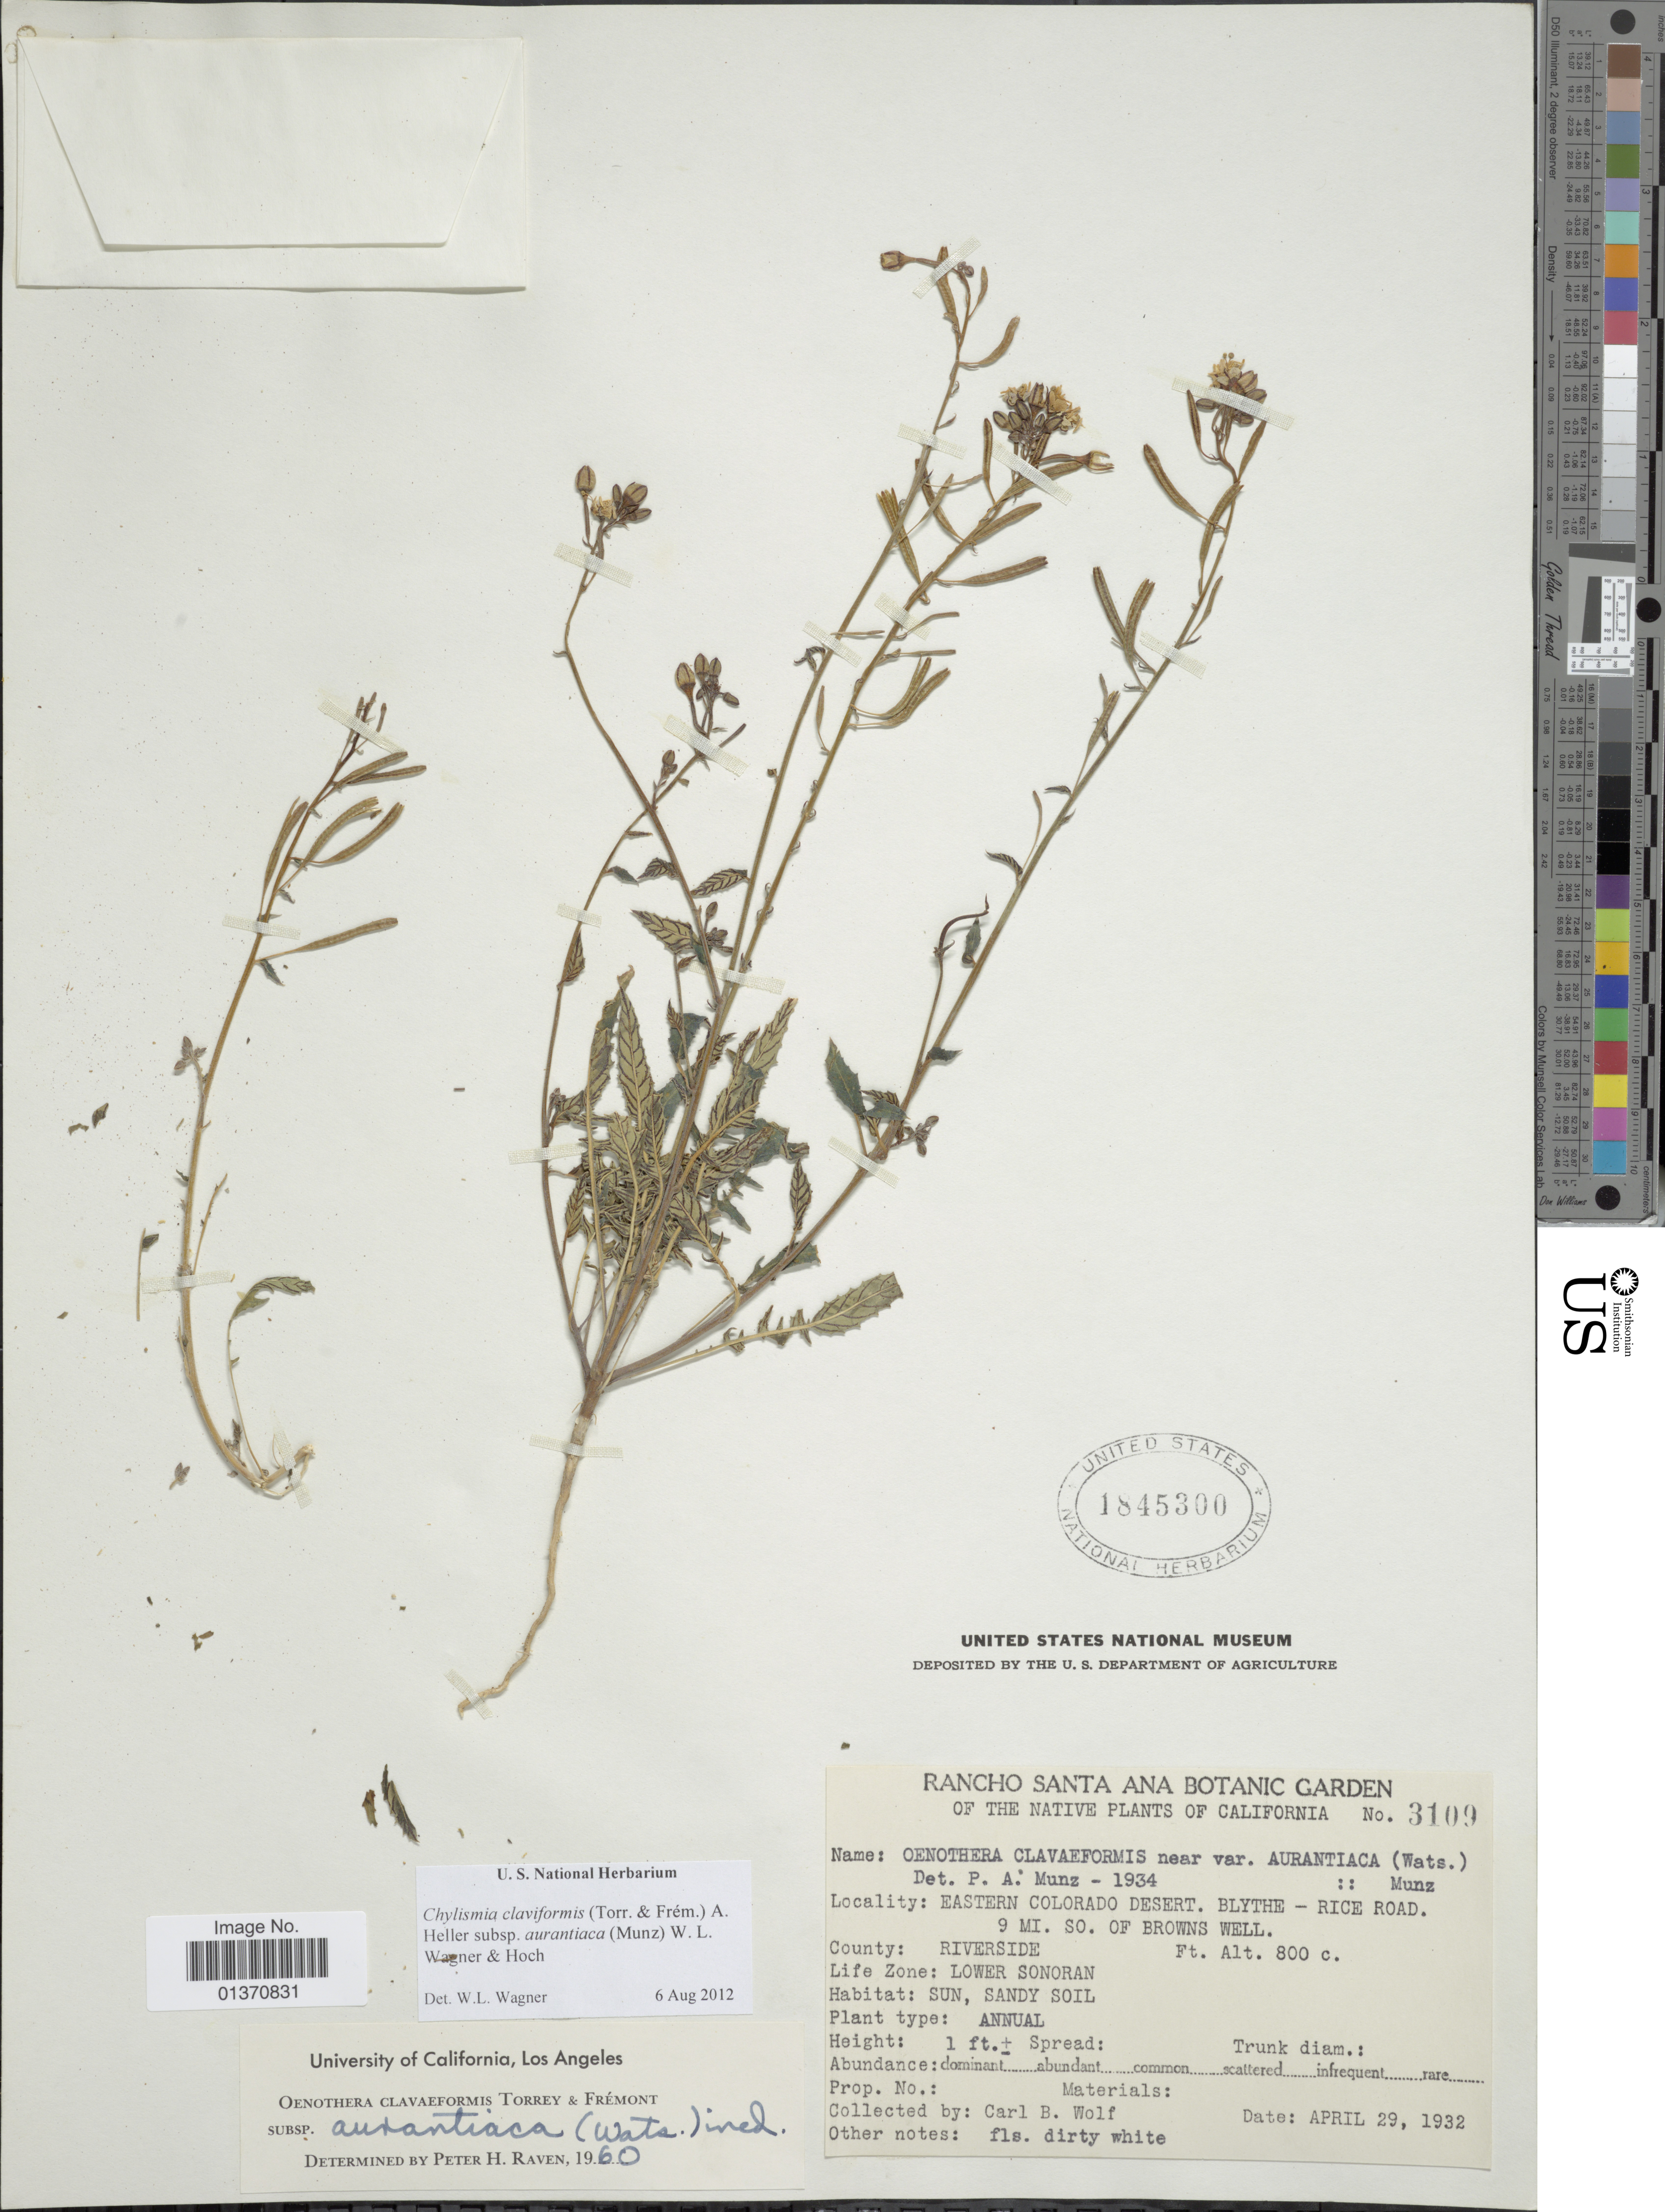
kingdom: Plantae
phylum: Tracheophyta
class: Magnoliopsida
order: Myrtales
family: Onagraceae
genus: Chylismia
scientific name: Chylismia claviformis subsp. aurantiaca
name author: (Munz) W.L. Wagner & Hoch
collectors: C. B. Wolf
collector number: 3109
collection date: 1932-04-29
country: United States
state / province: California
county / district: Riverside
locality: Eastern Colorado Desert. Blythe - Rice Road, 9 mi. So. of Browns Well, County: Riverside, Life Zone: Lower Sonoran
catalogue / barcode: US 1845300